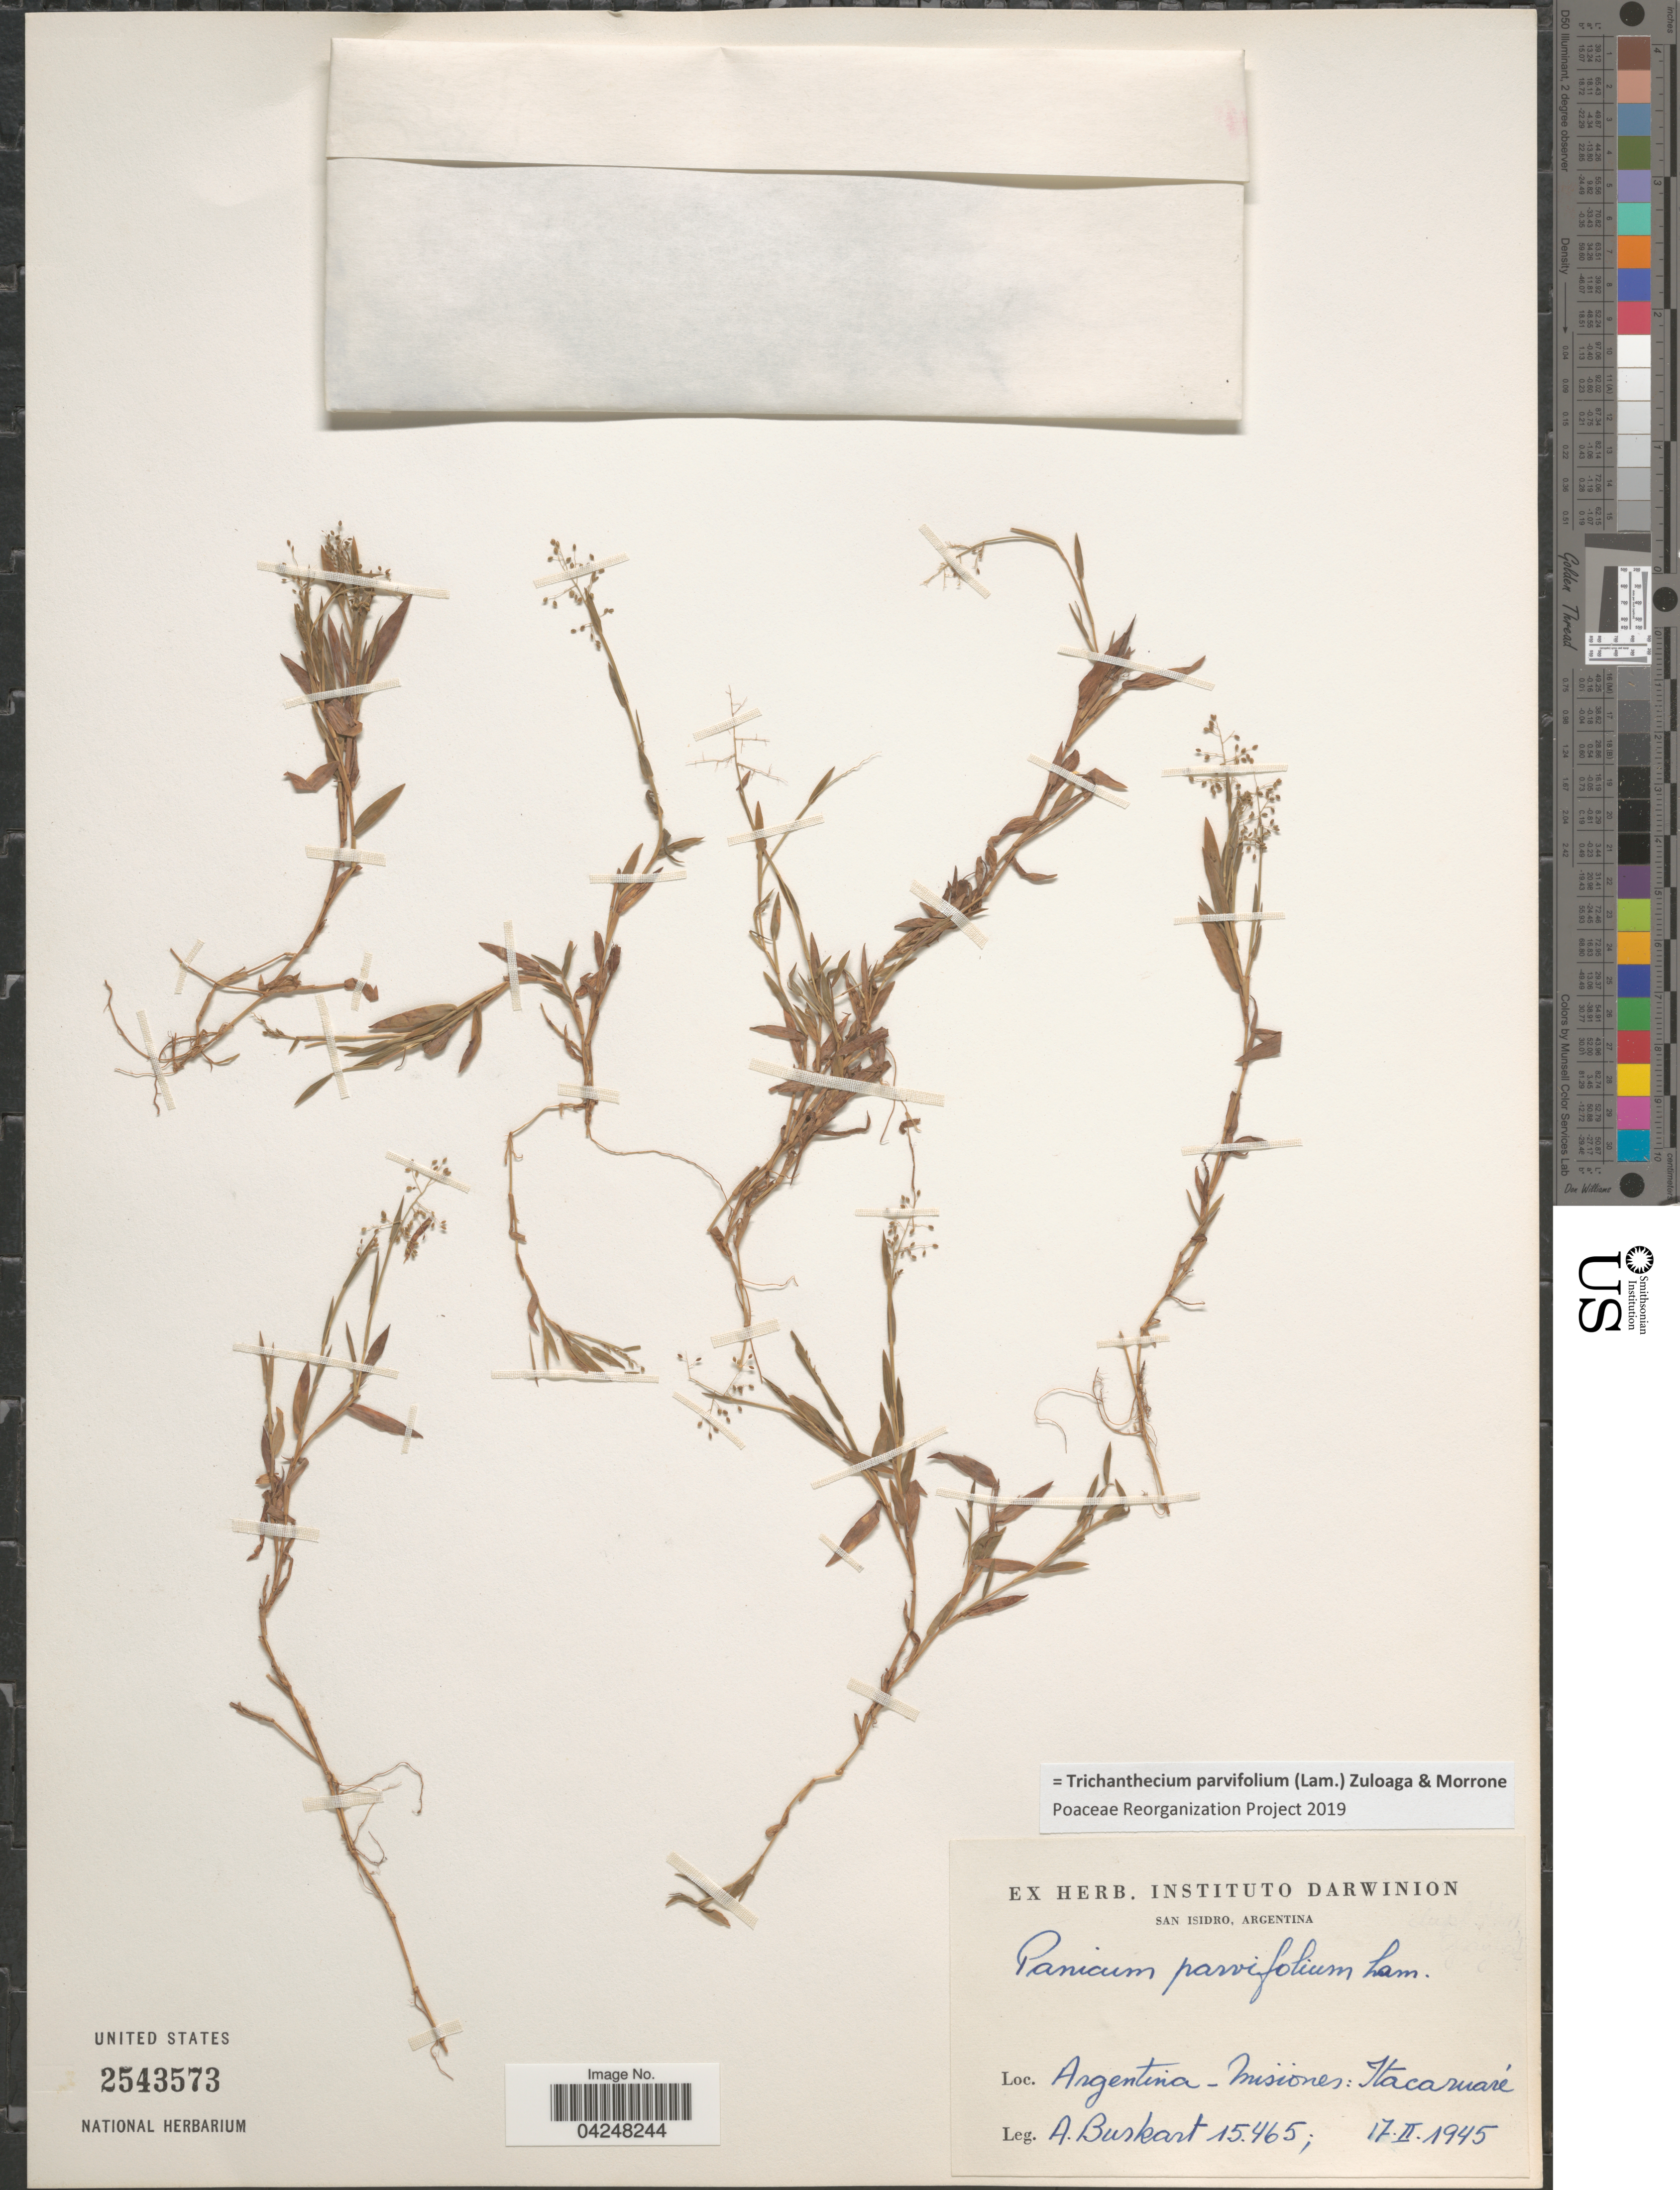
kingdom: Plantae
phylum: Tracheophyta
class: Liliopsida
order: Poales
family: Poaceae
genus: Trichanthecium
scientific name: Trichanthecium parvifolium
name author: (Lam.) Zuloaga & Morrone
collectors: A. E. Burkart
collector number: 15465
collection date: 1945-02-17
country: Argentina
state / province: Misiones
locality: Itacaruaré.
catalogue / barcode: US 2543573